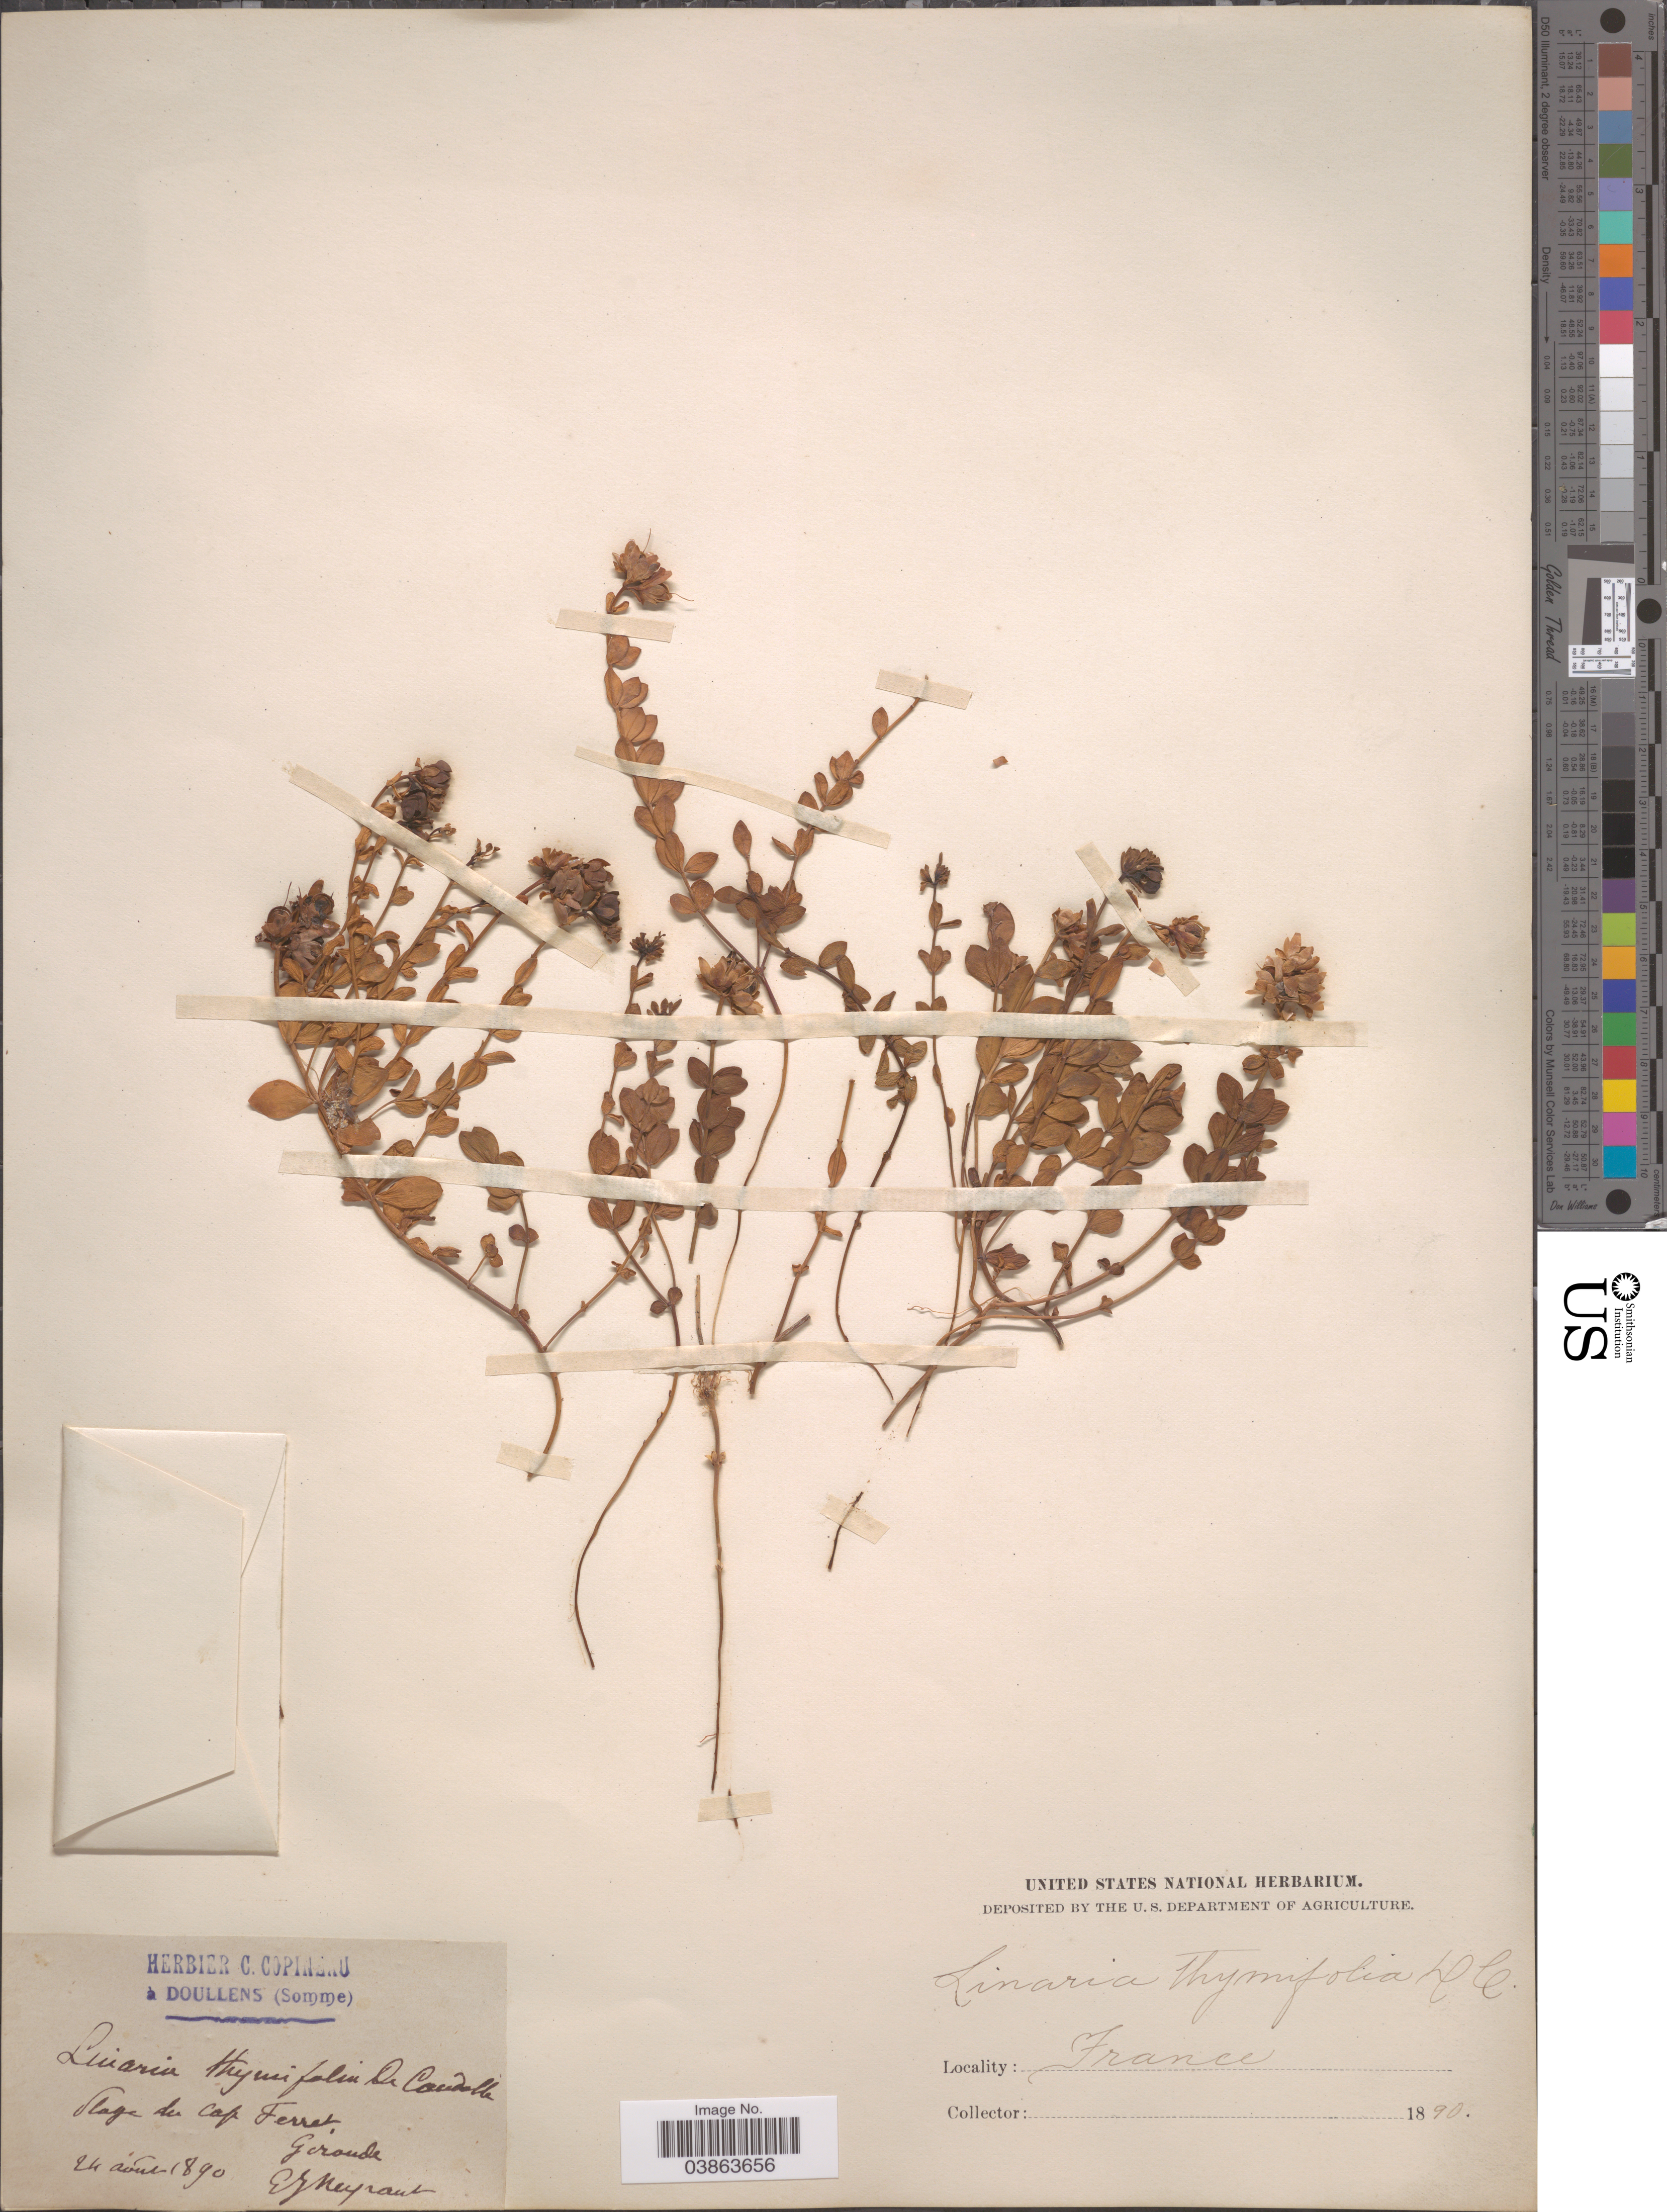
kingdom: Plantae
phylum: Tracheophyta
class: Magnoliopsida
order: Lamiales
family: Plantaginaceae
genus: Linaria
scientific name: Linaria thymifolia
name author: (Vahl) DC.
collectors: E. Neyraut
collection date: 1890-08-24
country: France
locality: Stage du Cap Ferret, Gironde.